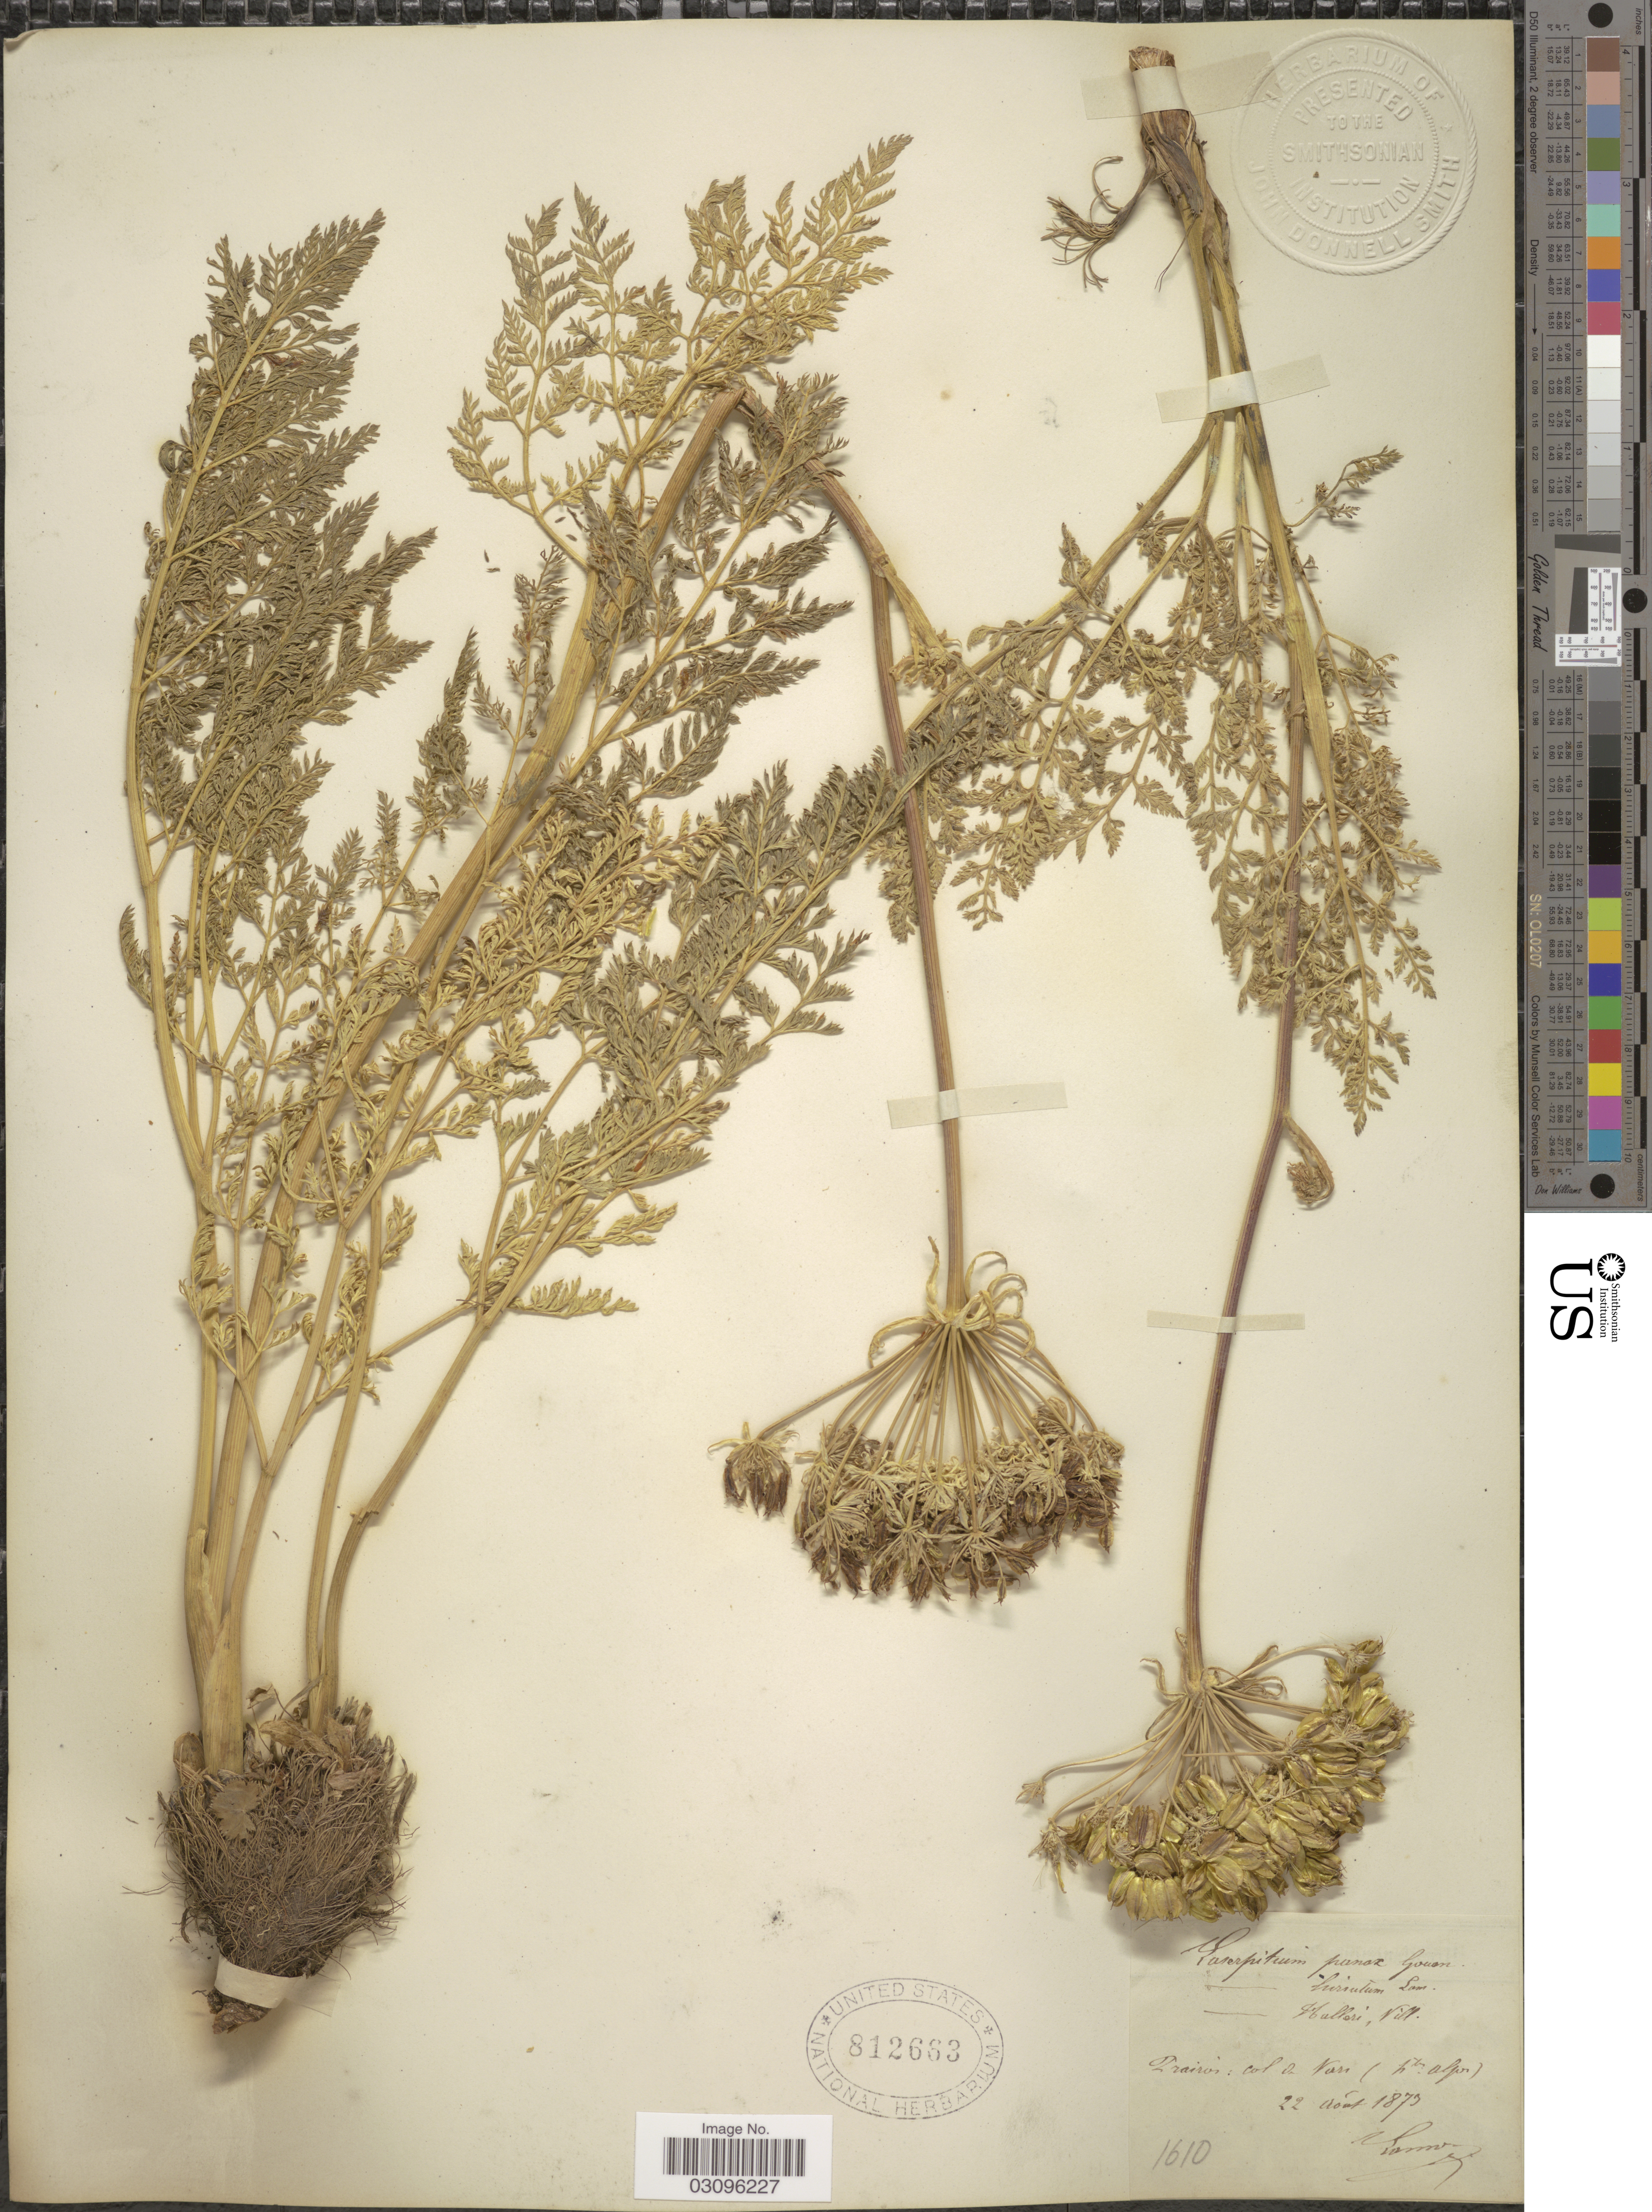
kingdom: Plantae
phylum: Tracheophyta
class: Magnoliopsida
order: Apiales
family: Apiaceae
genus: Laserpitium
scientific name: Laserpitium panax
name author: Gouan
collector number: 1610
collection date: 1873-08-22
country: France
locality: Prairos: col de Vars (Hte Alpes).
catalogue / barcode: US 812663